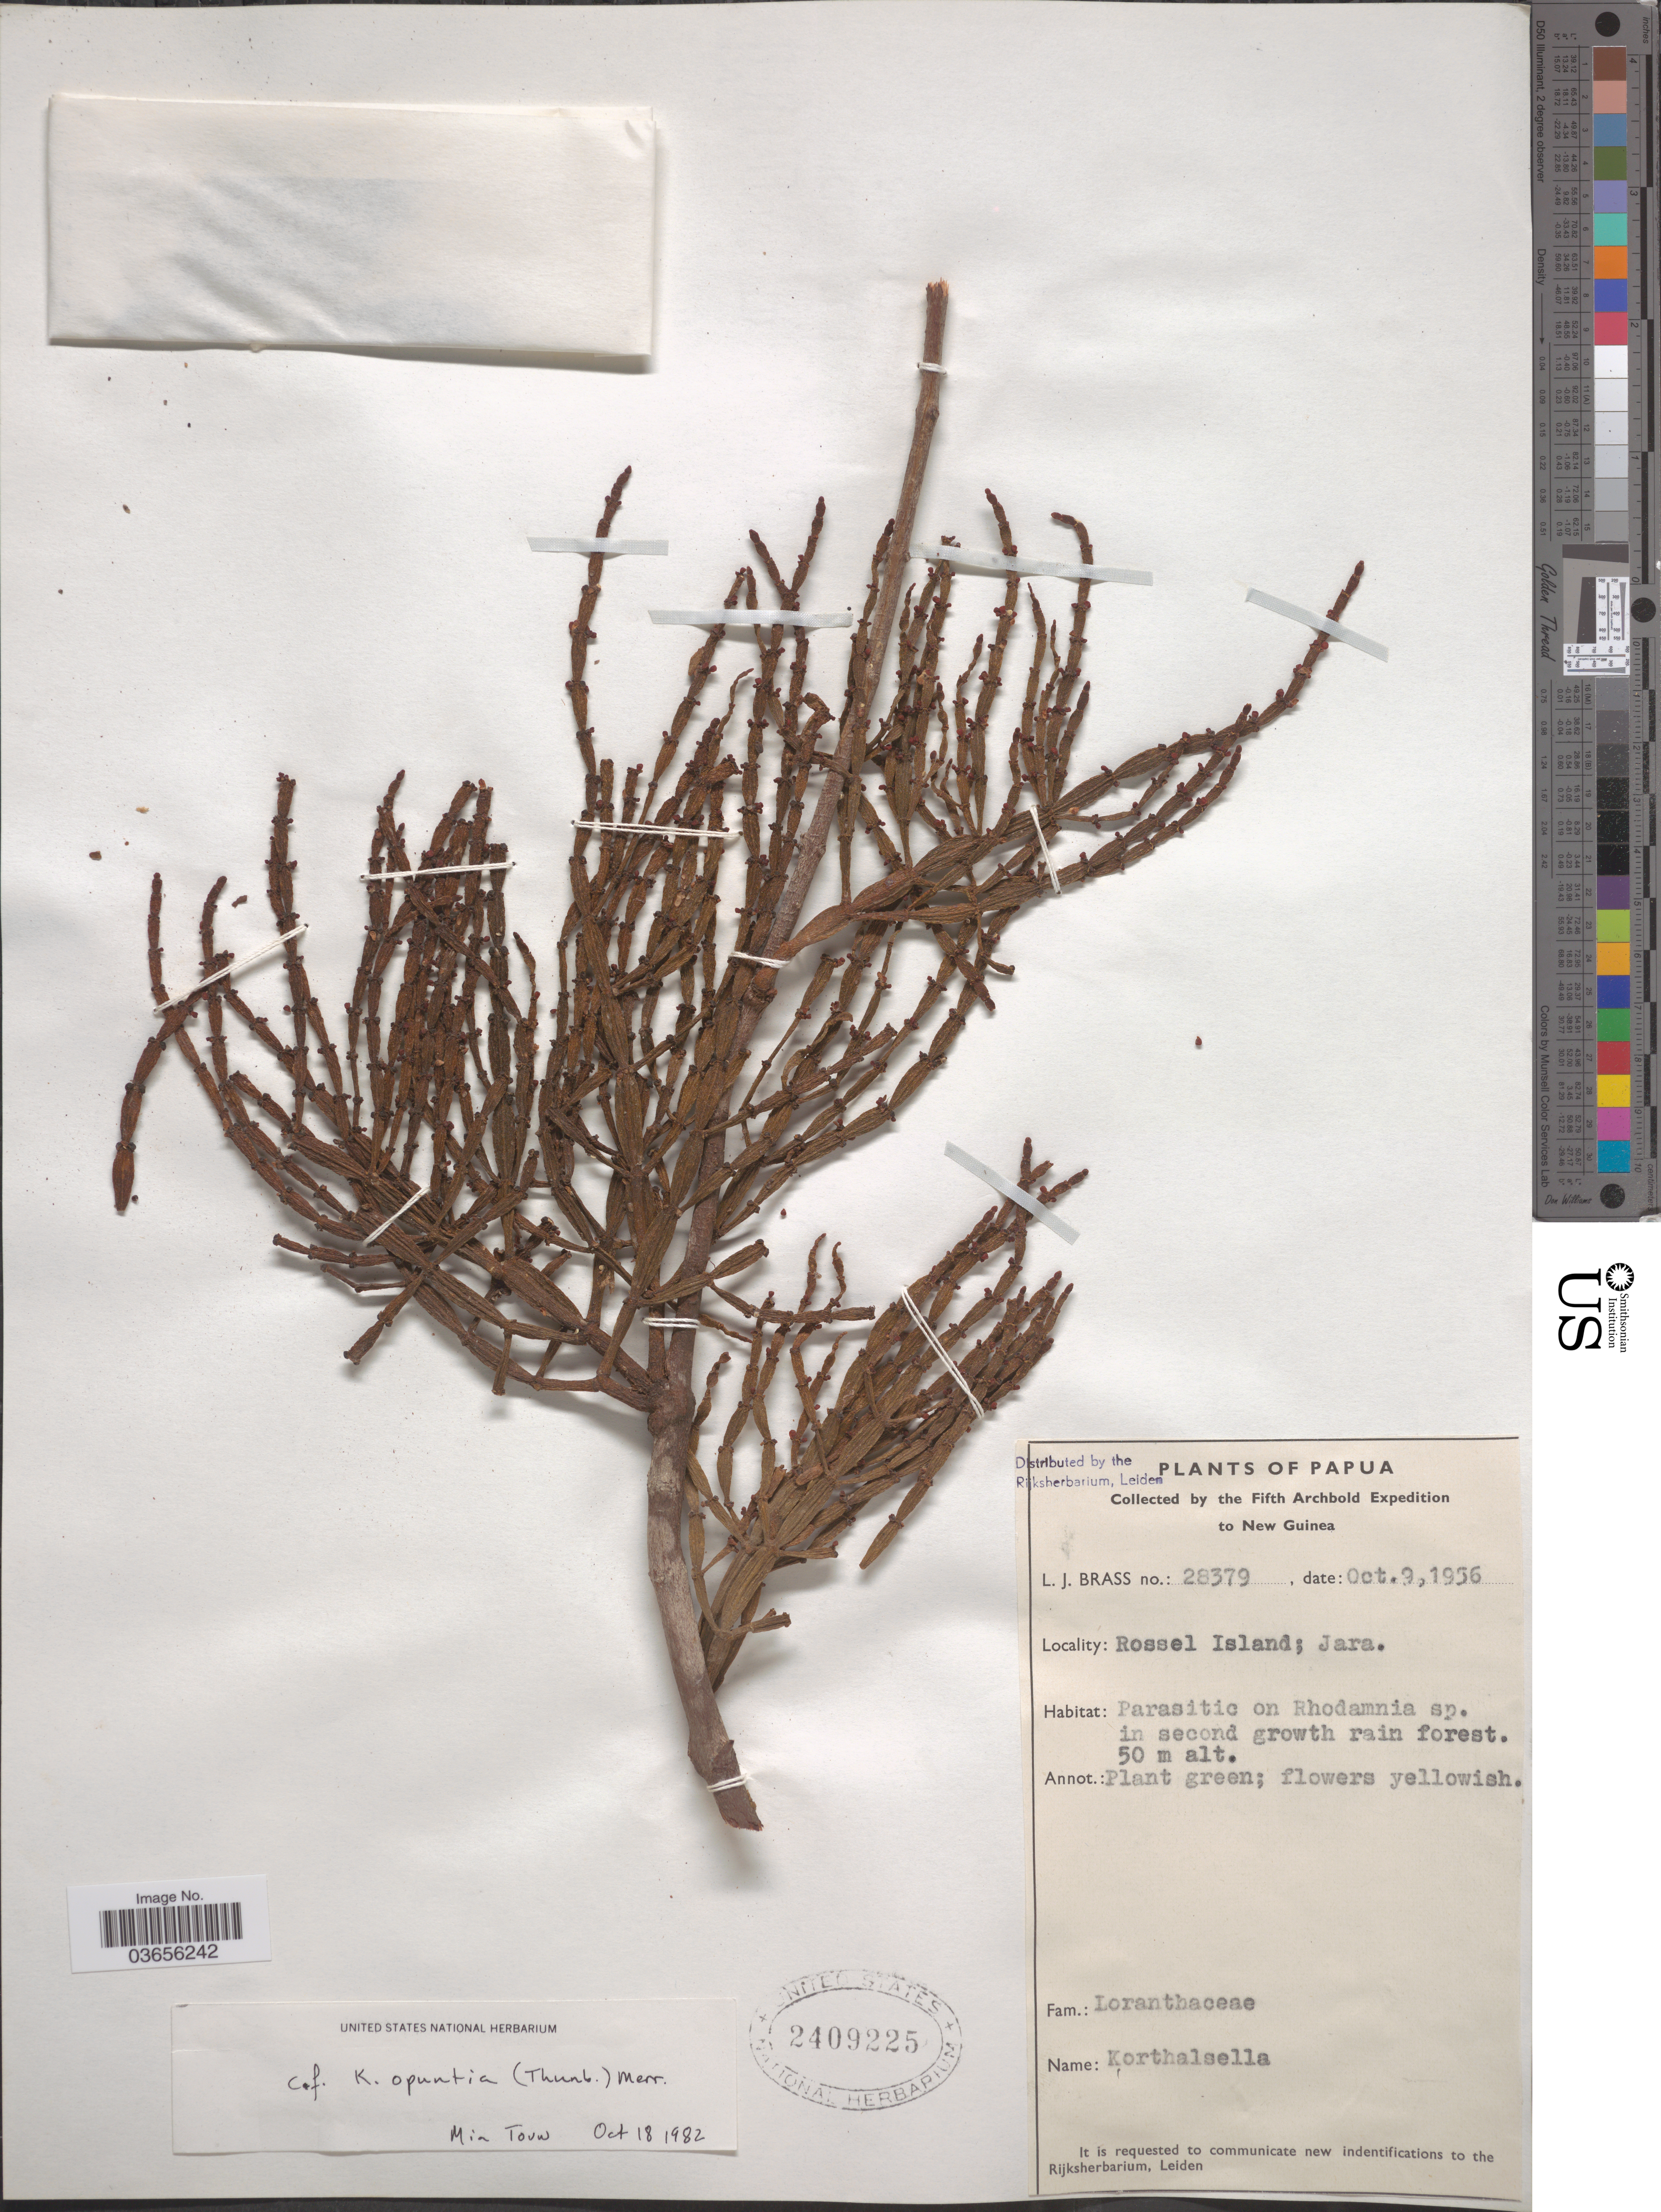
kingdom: Plantae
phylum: Tracheophyta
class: Magnoliopsida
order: Santalales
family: Viscaceae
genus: Korthalsella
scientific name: Korthalsella sp.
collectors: L. J. Brass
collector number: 28379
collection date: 1936-10-09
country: Papua New Guinea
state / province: Milne Bay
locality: Papua. New Guinea. Rossel Island; Jara.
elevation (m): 50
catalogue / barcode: US 2409225